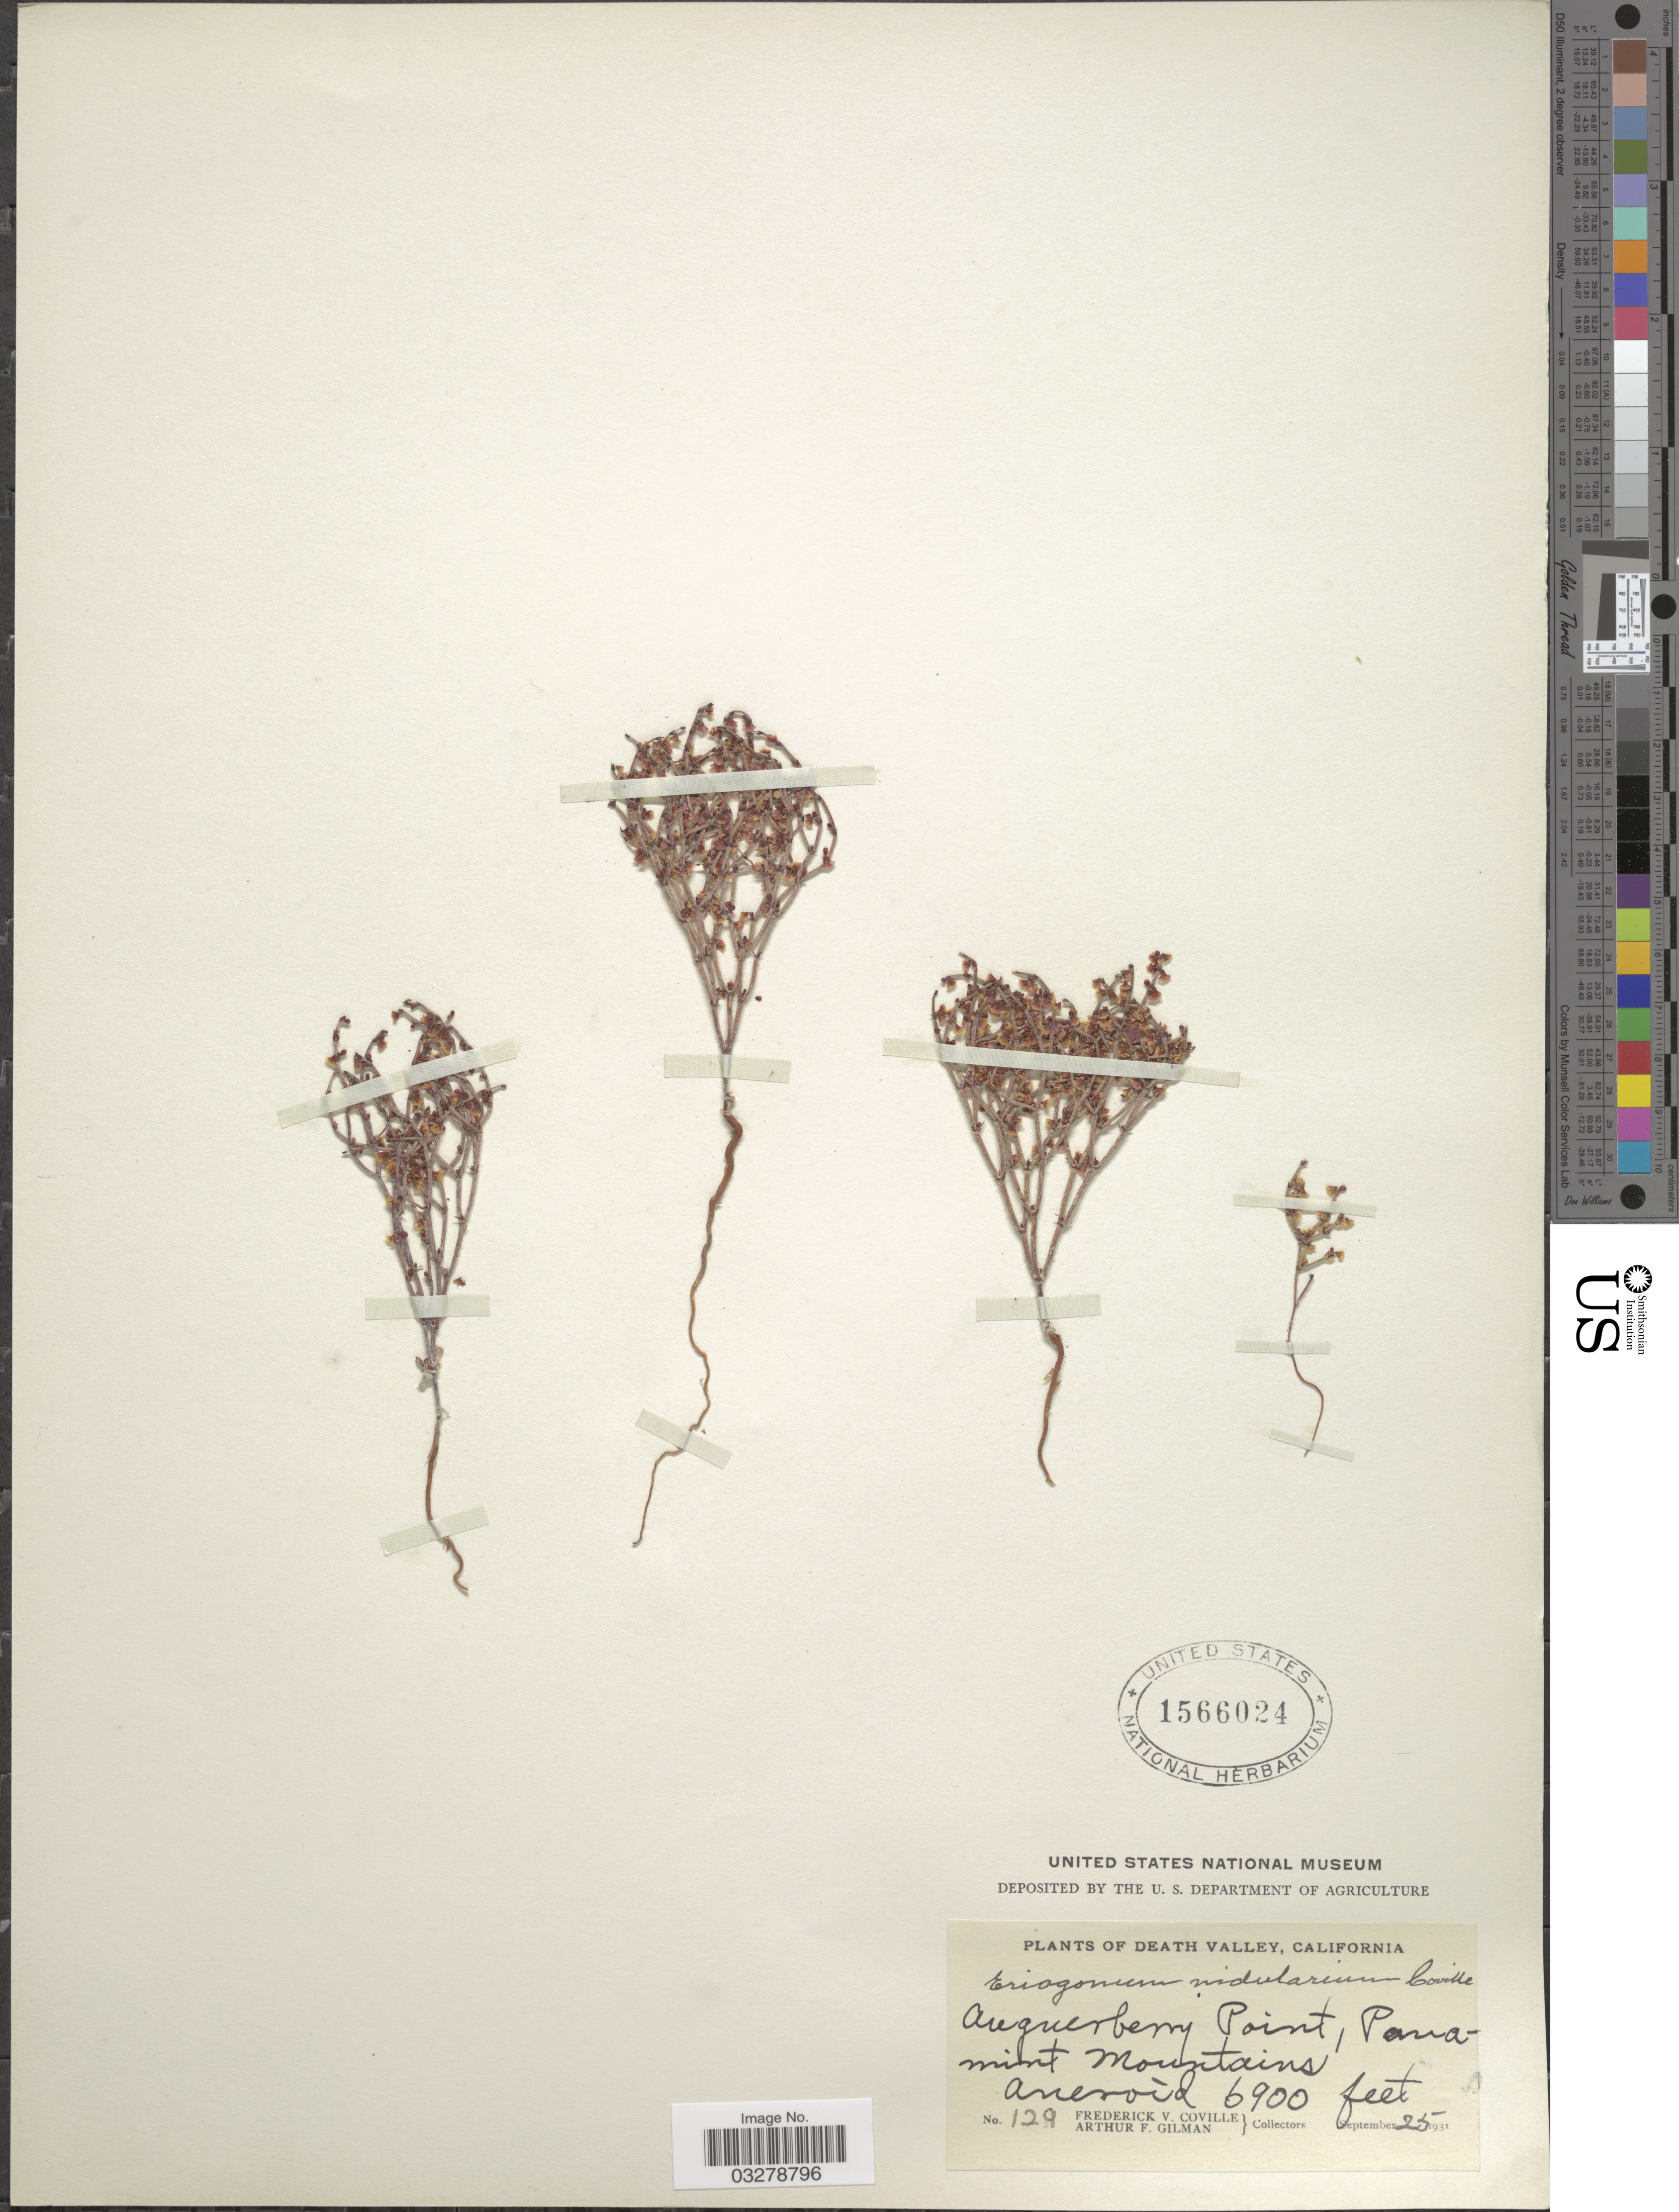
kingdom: Plantae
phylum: Tracheophyta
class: Magnoliopsida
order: Caryophyllales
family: Polygonaceae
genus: Eriogonum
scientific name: Eriogonum nidularium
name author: Coville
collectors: F. V. Coville & A. Gilman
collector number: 129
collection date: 1931-09-25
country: United States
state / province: California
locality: Death Valley. Auguereberry Point. Panamint Mountains. Aneroid.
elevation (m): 2103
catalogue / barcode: US 1566024